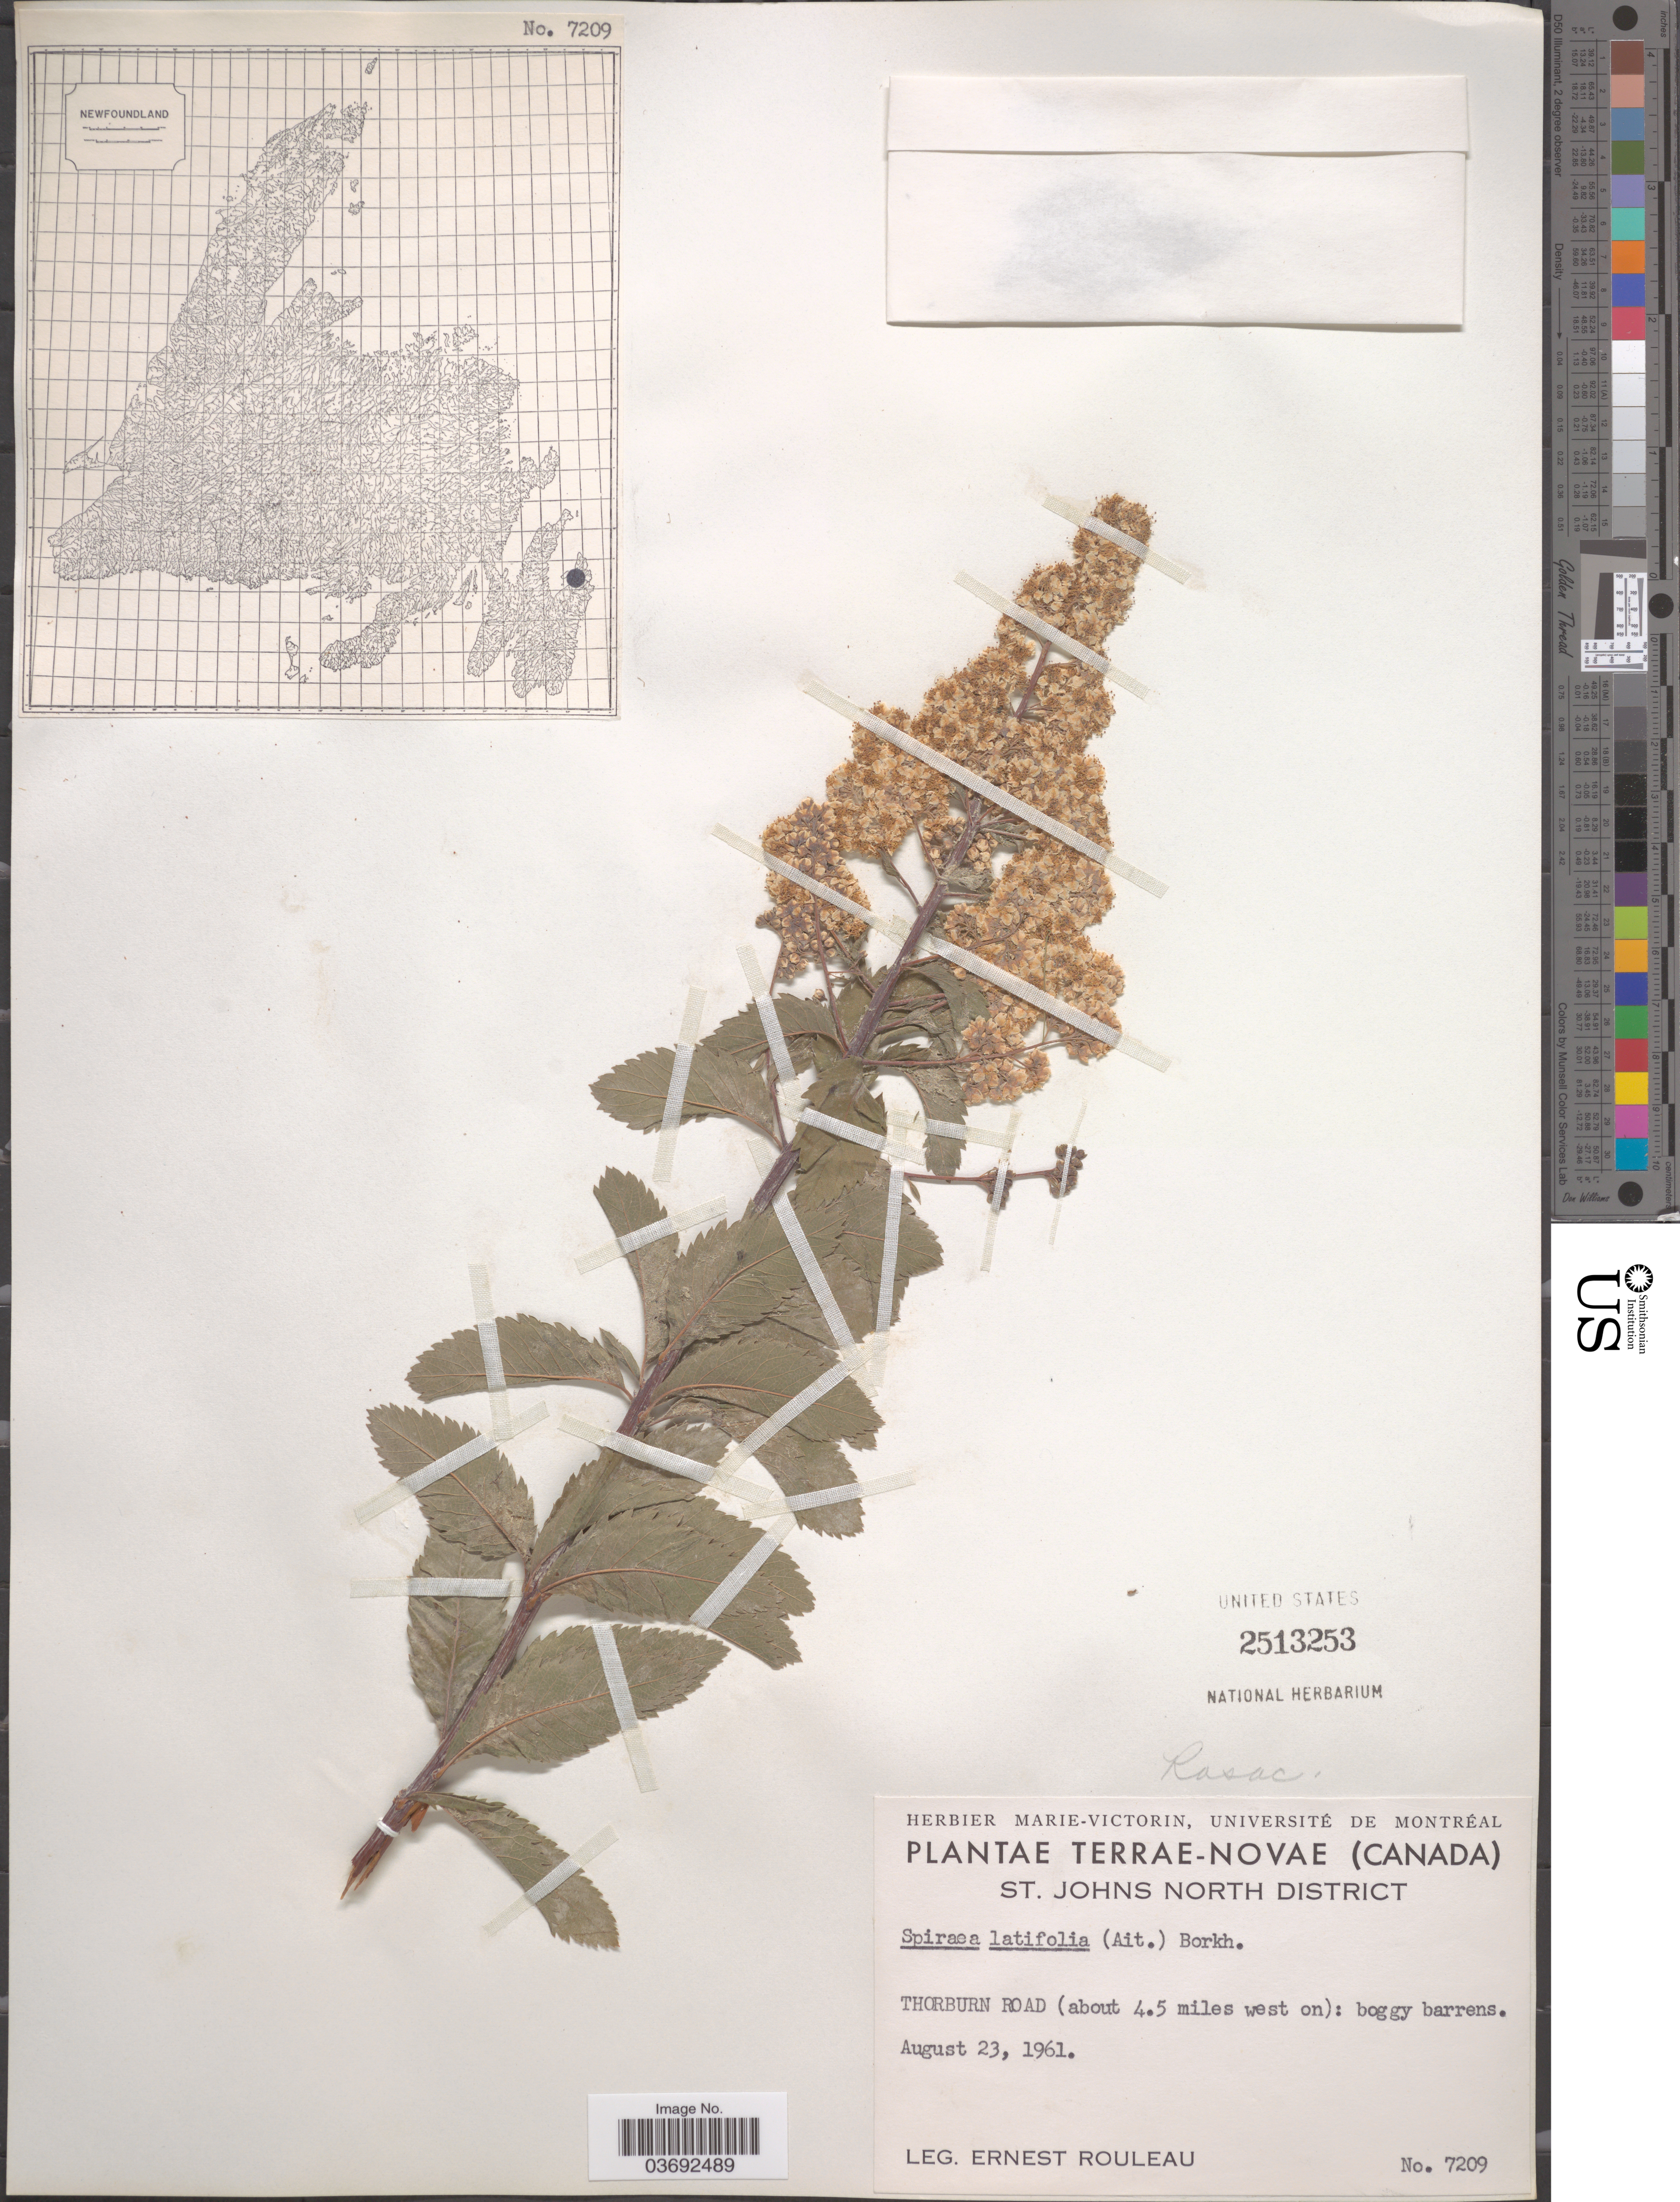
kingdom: Plantae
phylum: Tracheophyta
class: Magnoliopsida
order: Rosales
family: Rosaceae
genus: Spiraea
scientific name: Spiraea latifolia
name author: Borkh.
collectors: J. Rouleau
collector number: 7209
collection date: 1961-08-23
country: Canada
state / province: Newfoundland and Labrador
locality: Terrae-Novae. St. Johns North District. Thorburn Road (about 4.5 miles west on).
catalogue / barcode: US 2513253